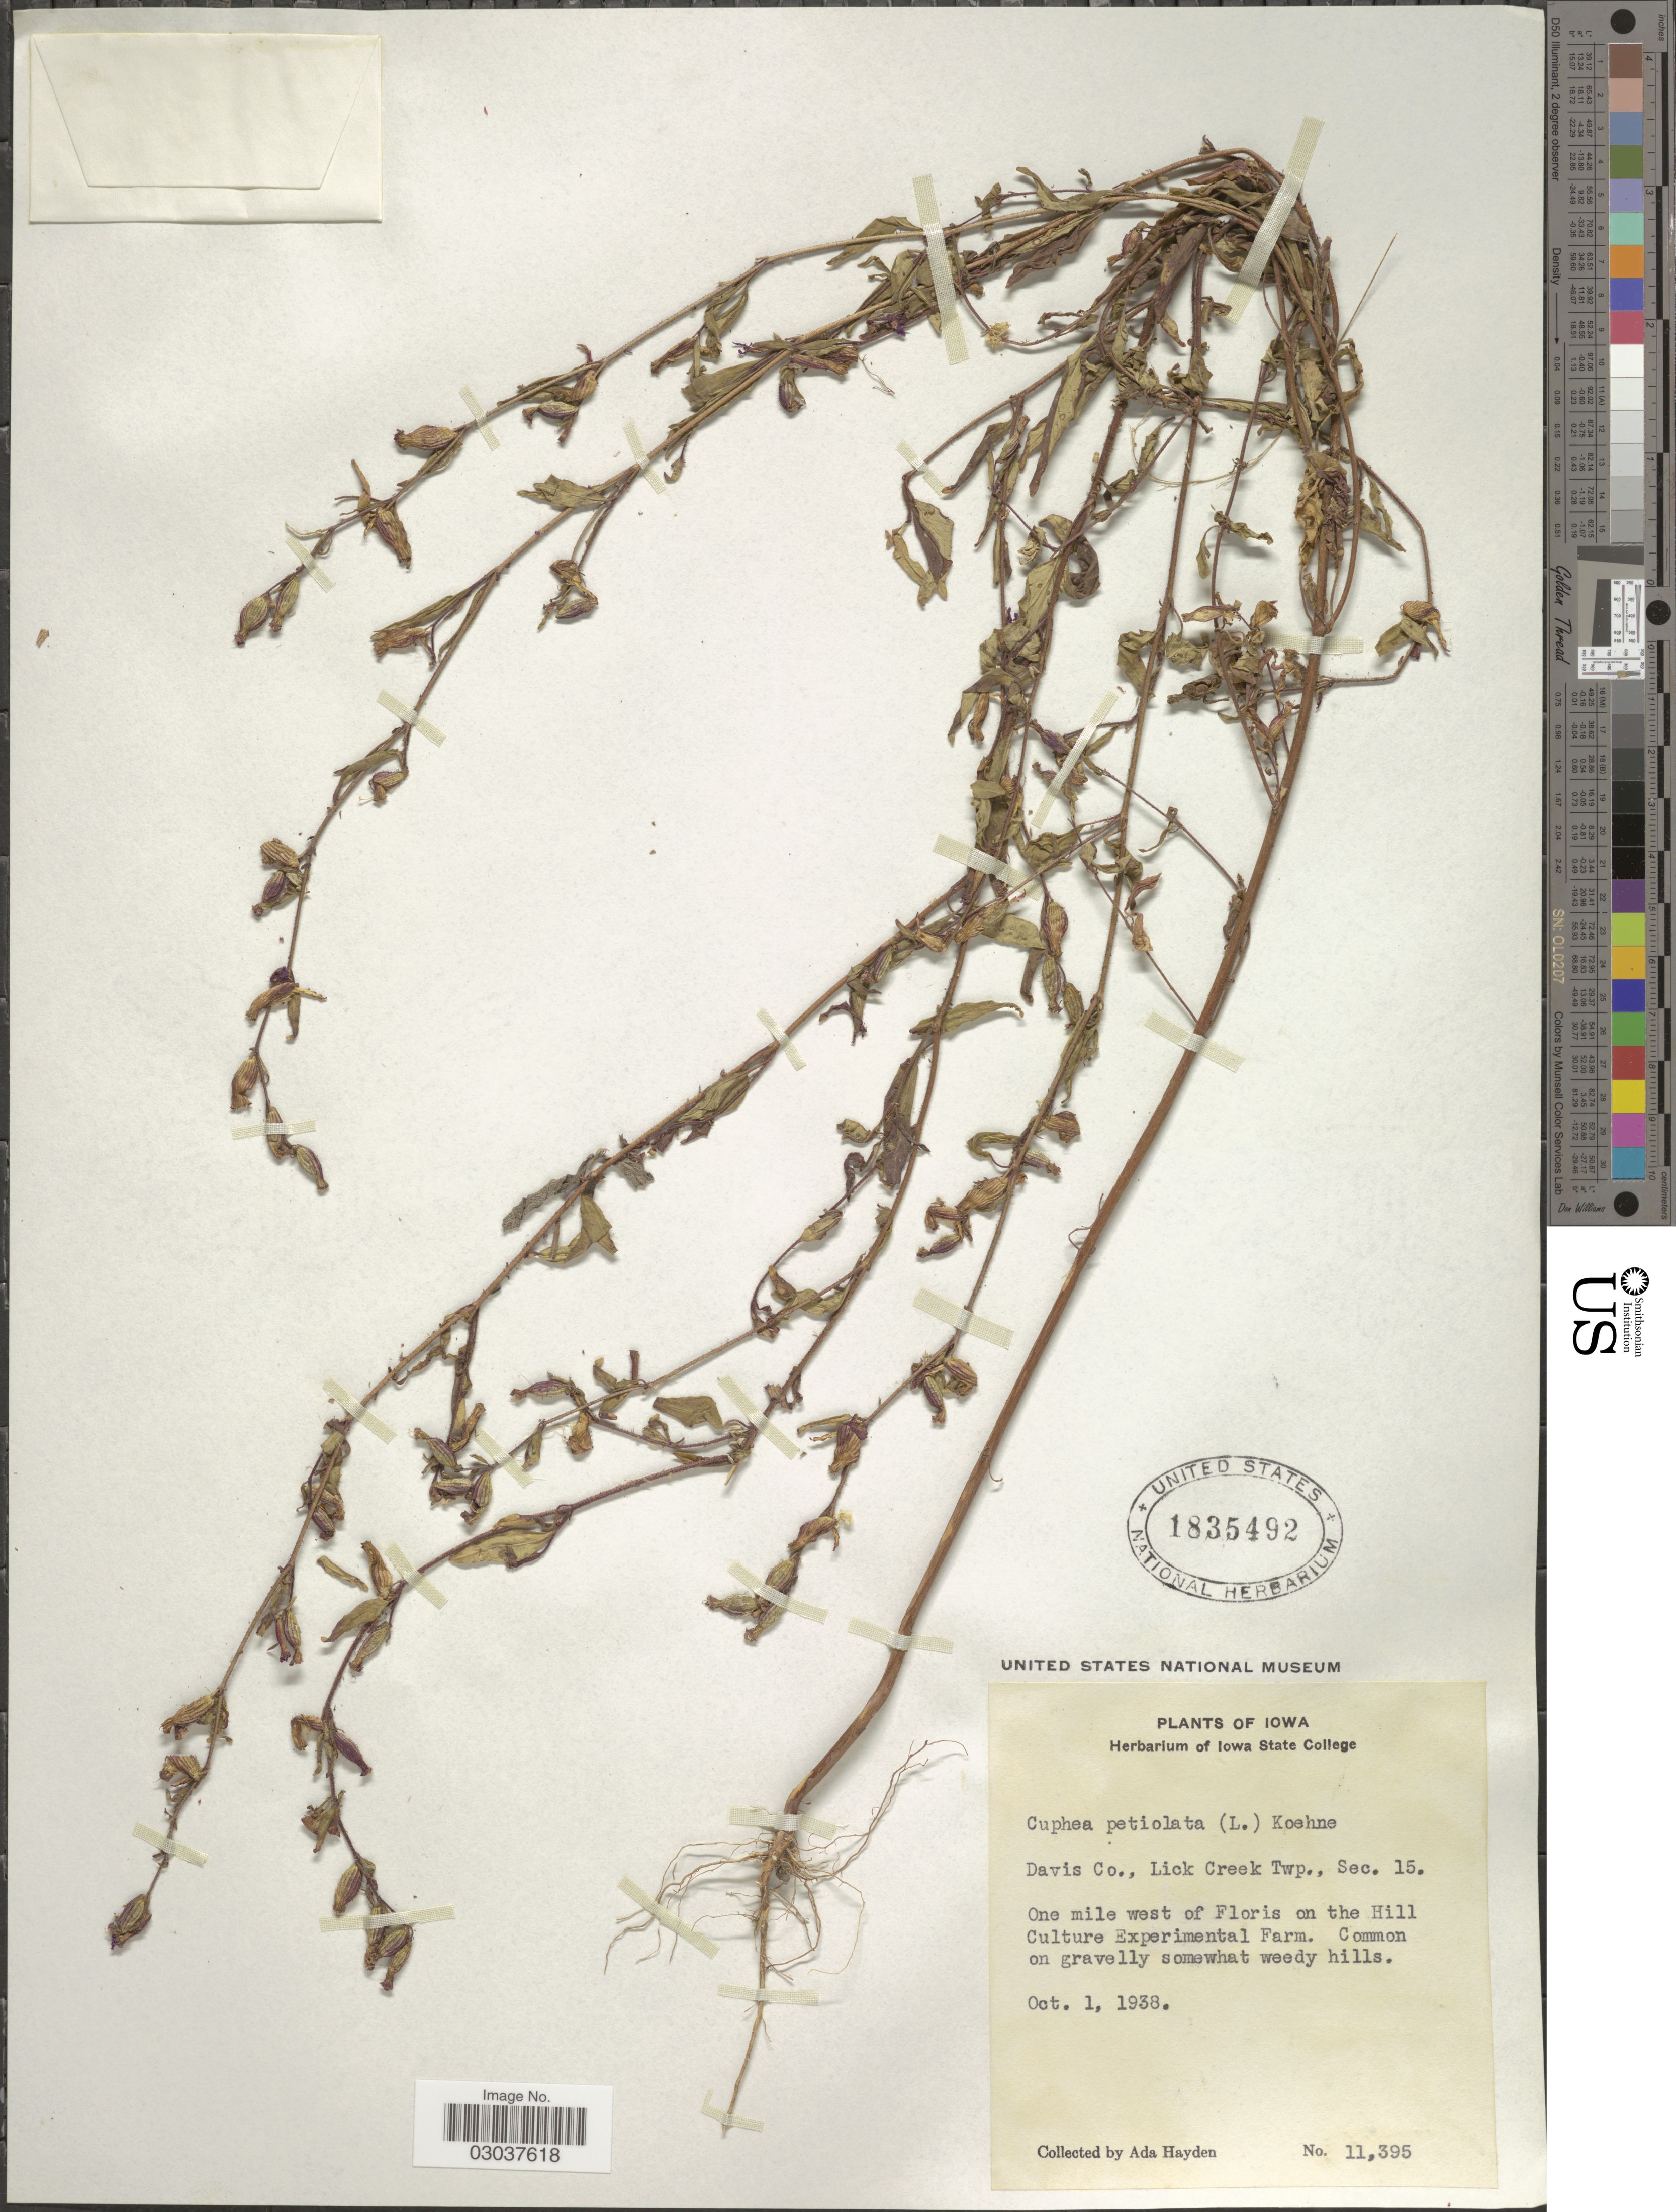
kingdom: Plantae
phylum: Tracheophyta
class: Magnoliopsida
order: Myrtales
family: Lythraceae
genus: Cuphea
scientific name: Cuphea petiolata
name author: Pohl ex Koehne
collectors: Ada Hayden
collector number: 11395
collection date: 1938-10-01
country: United States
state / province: Iowa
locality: Davis Co., Lick Creek Twp., Sec. 15. One mile west of Floris on the Hill Culture Experimental Farm.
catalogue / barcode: US 1835492